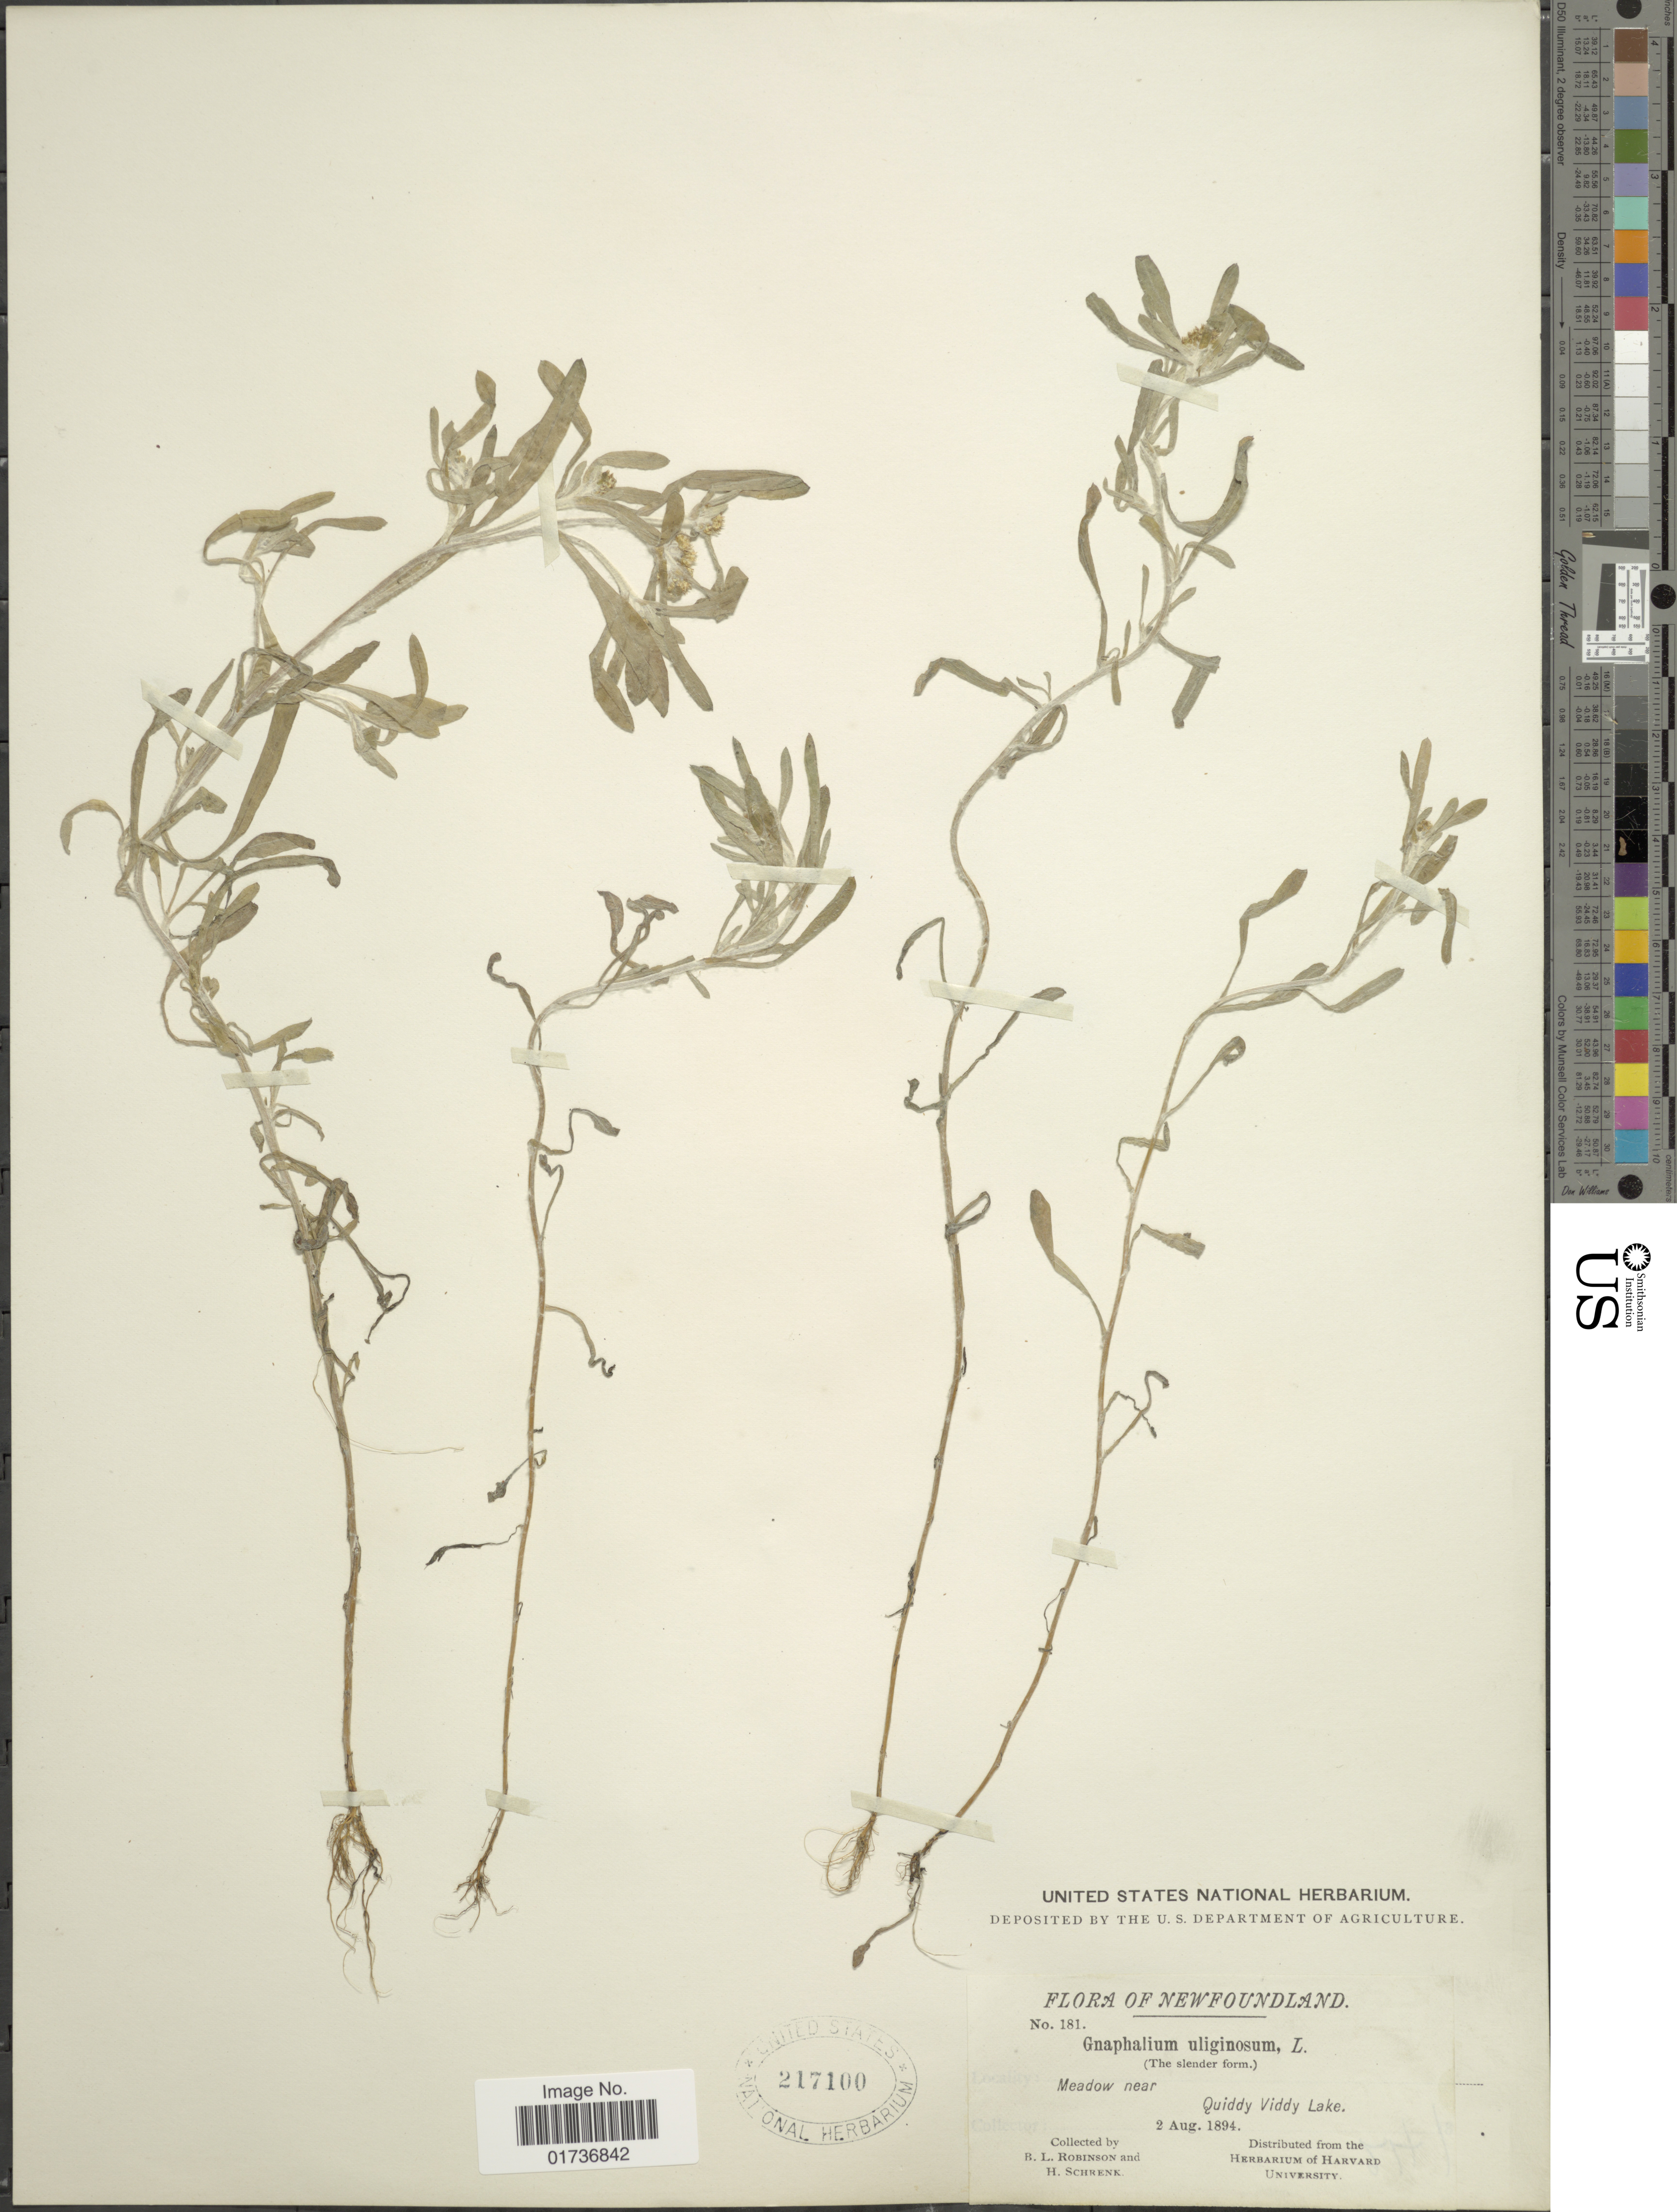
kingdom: Plantae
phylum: Tracheophyta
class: Magnoliopsida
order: Asterales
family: Asteraceae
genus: Gnaphalium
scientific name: Gnaphalium uliginosum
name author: L.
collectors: B. L. Robinson & H. v. Schrenk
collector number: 181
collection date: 1894-08-02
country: Canada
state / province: Newfoundland and Labrador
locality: Meadow near Quiddy Viddy Lake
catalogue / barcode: US 217100